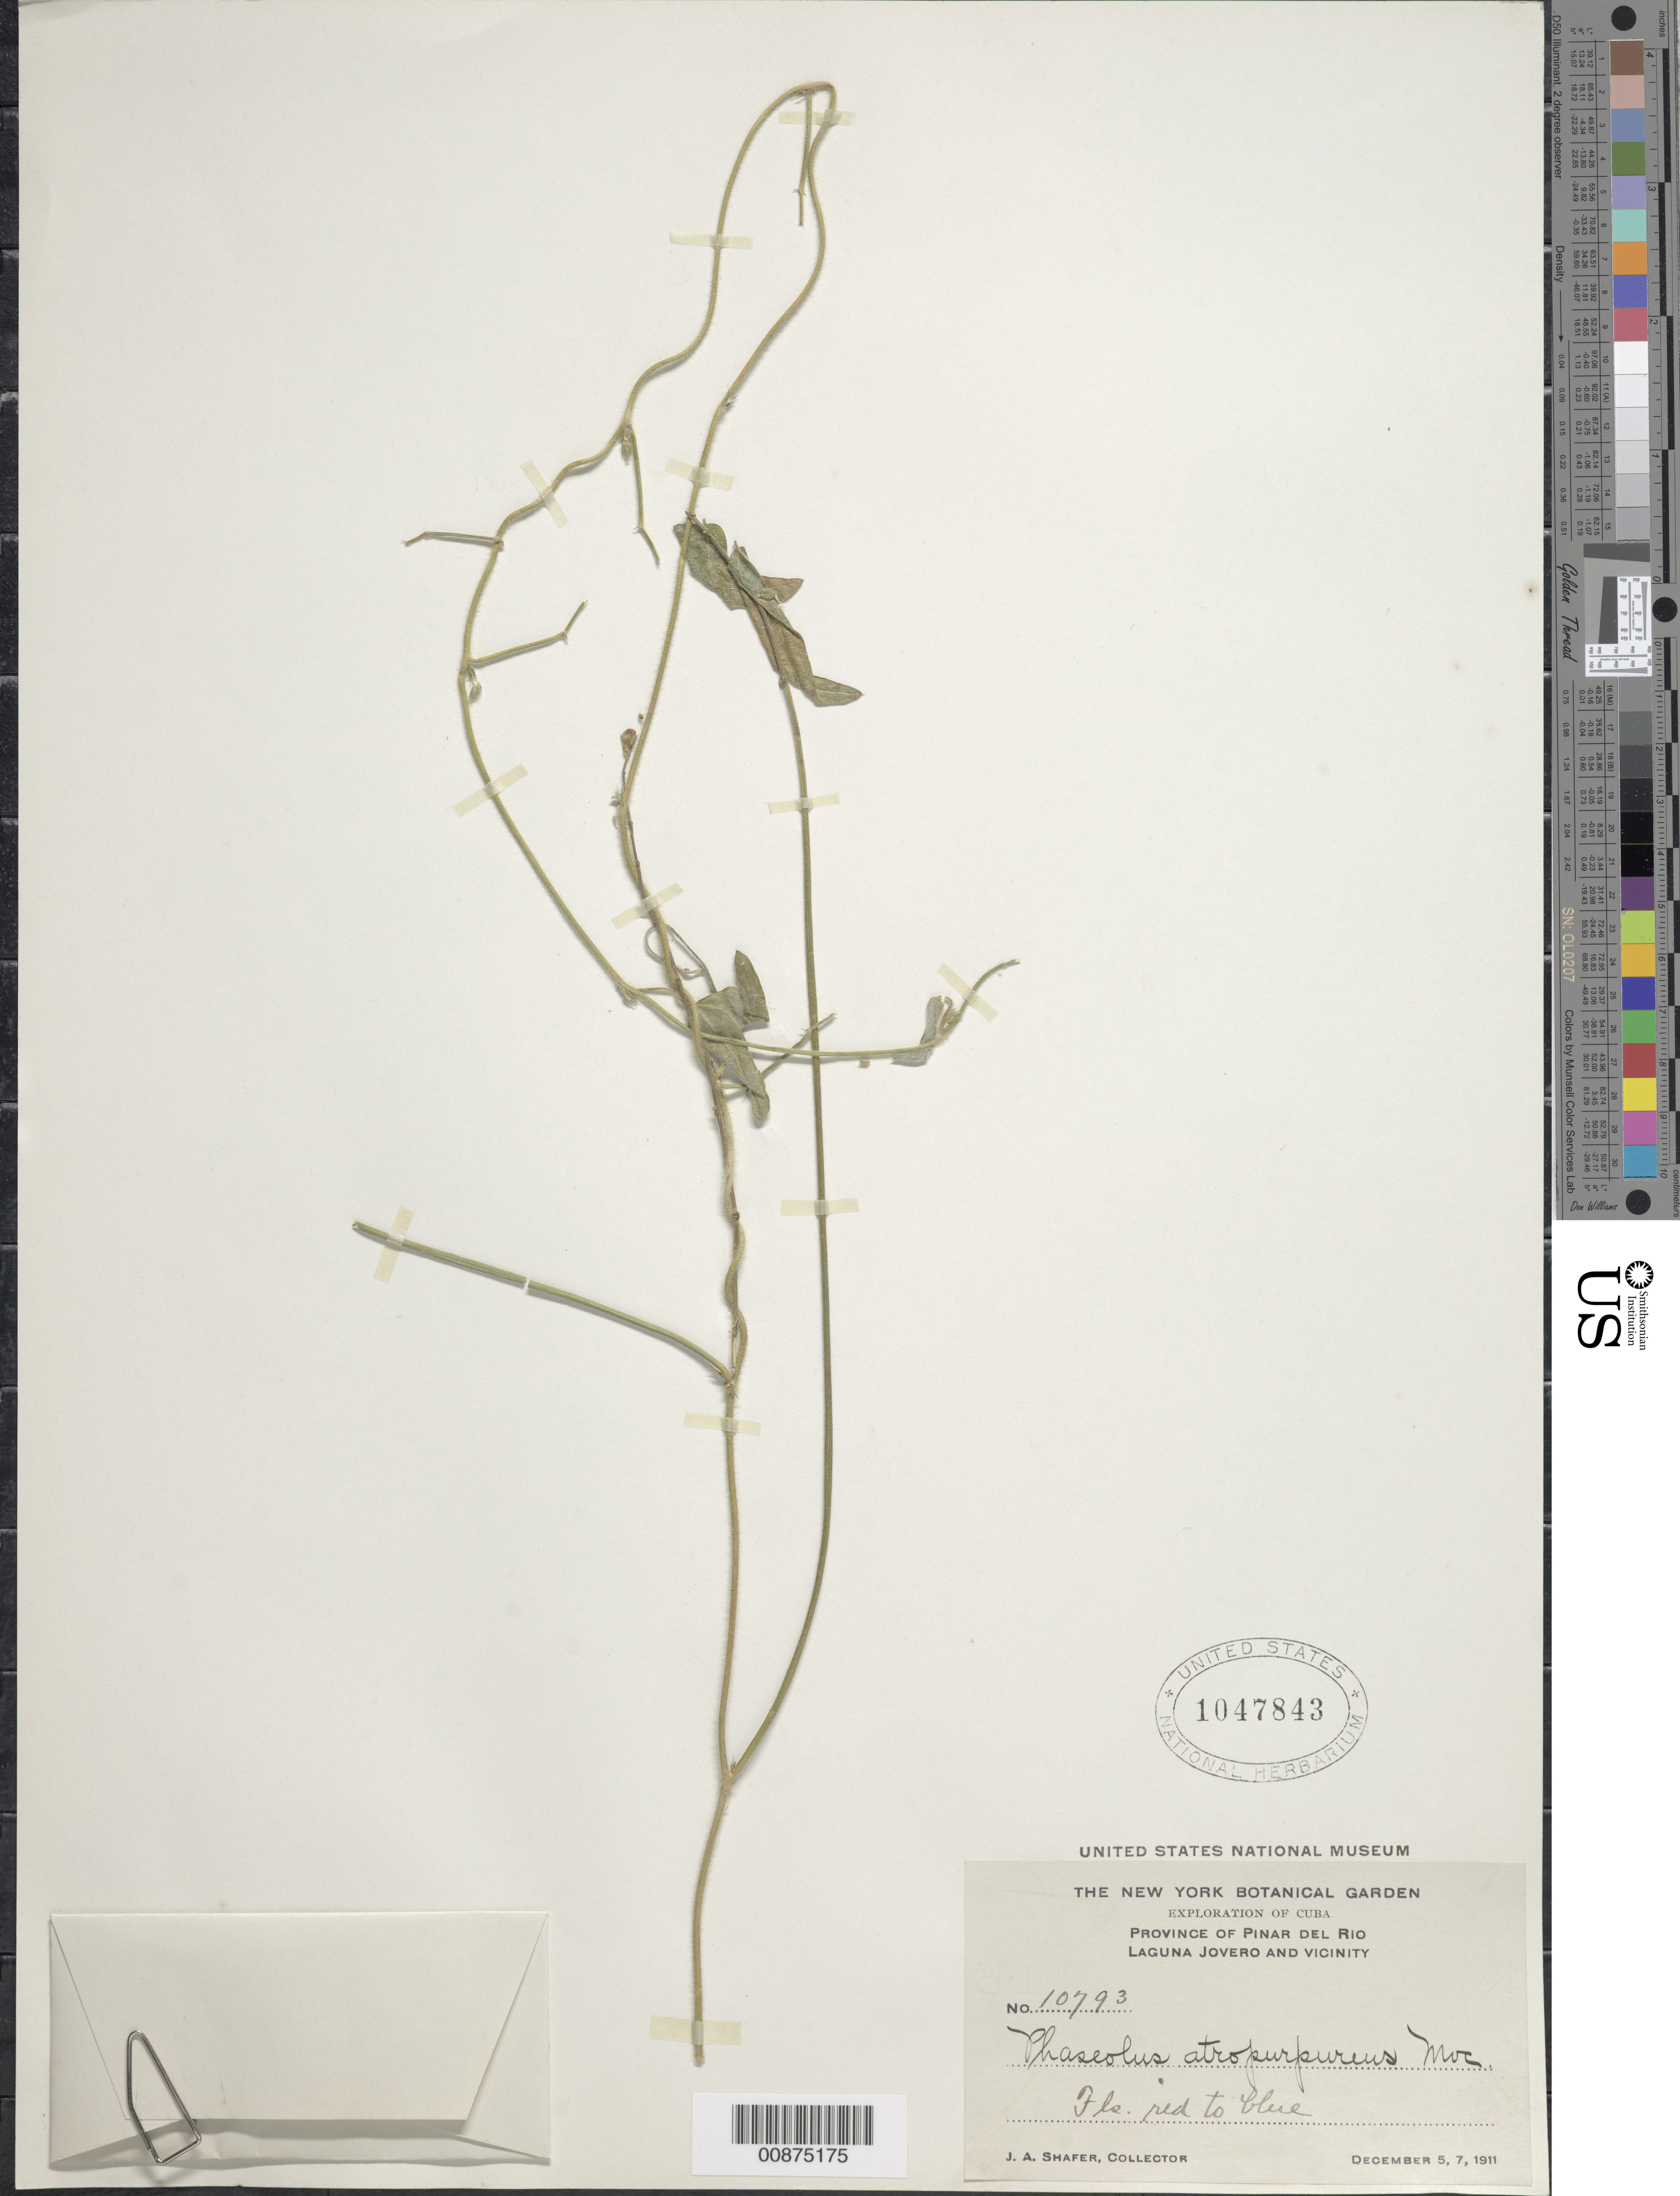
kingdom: Plantae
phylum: Tracheophyta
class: Magnoliopsida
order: Fabales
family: Fabaceae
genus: Macroptilium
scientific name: Macroptilium gracile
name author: (Poepp. ex Benth.) Urb.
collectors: J. A. Shafer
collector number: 10793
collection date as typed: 05 Dec 1911 to 07 Dec 1911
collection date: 1911-12-05/1911-12-07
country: Cuba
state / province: Pinar del Rio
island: Cuba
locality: Laguna Jovero and vicinity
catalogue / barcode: US 1047843